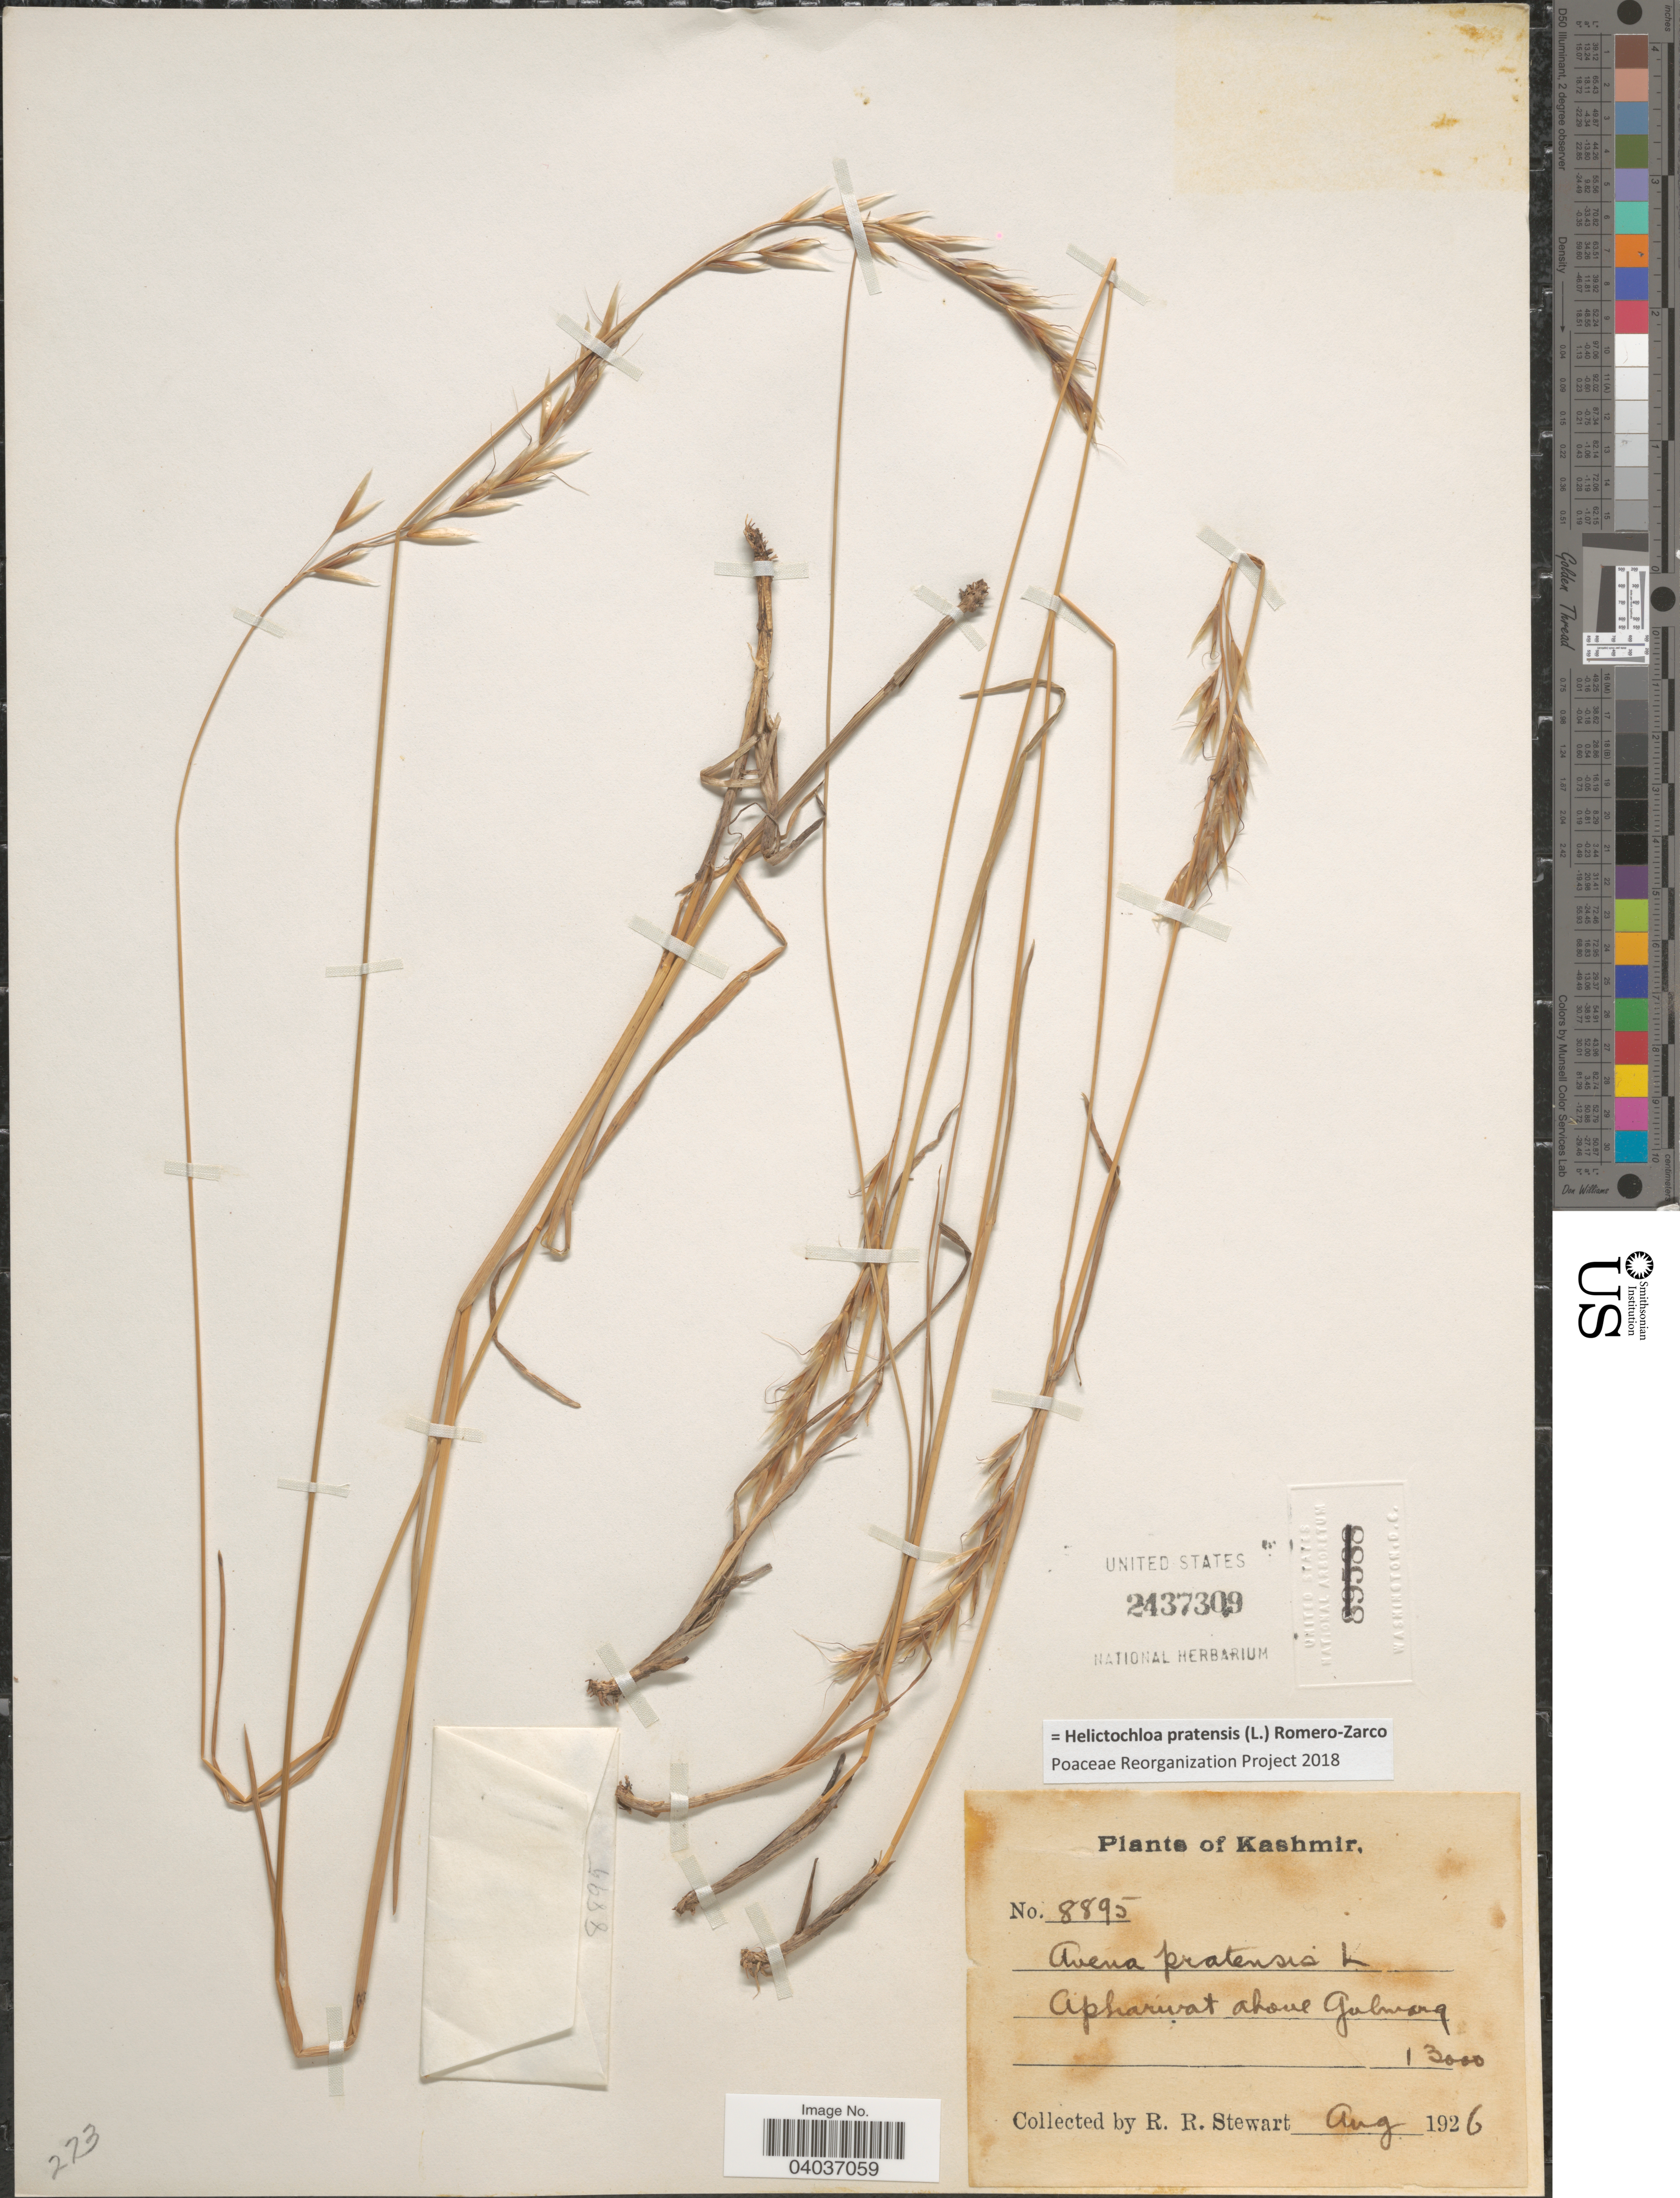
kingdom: Plantae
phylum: Tracheophyta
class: Liliopsida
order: Poales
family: Poaceae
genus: Helictochloa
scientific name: Helictochloa pratensis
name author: (L.) Romero-Zarco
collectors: R. Stewart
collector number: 8895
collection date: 1926-08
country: India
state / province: Jammu and Kashmir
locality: Kashmir. Apharivat above Gulmarg.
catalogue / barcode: US 2437309